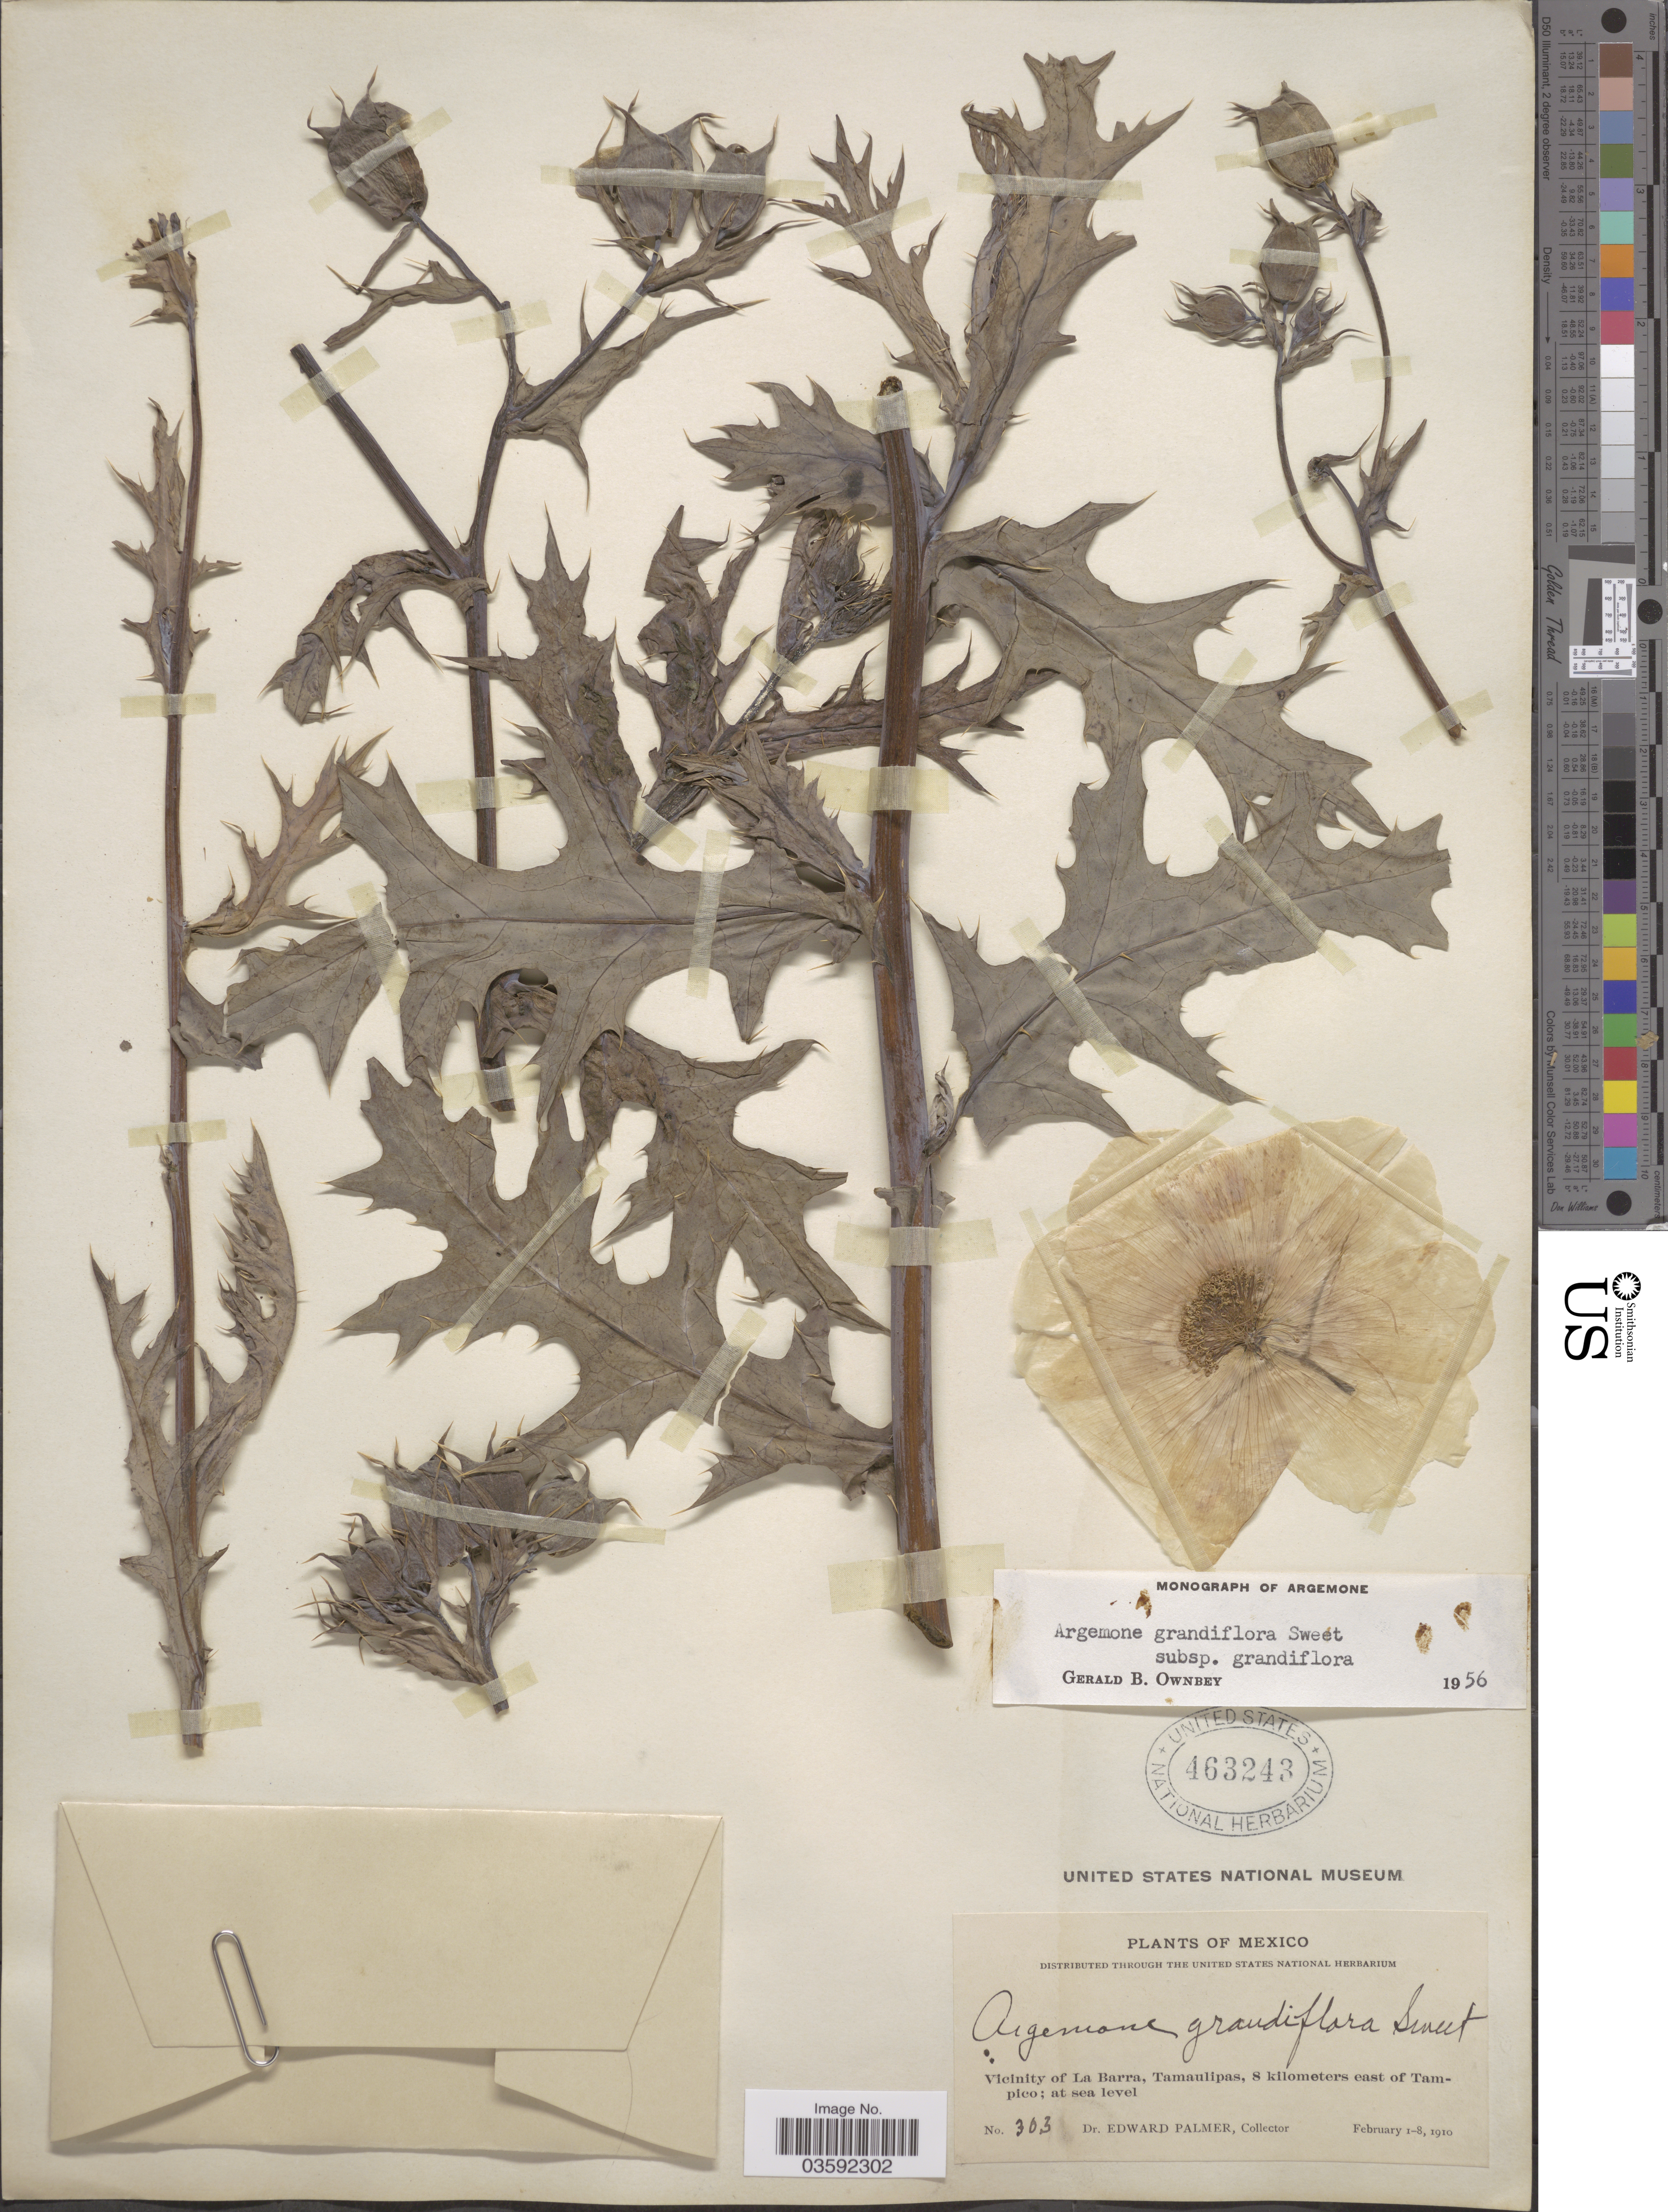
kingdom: Plantae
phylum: Tracheophyta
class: Magnoliopsida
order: Ranunculales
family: Papaveraceae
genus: Argemone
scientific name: Argemone grandiflora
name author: Sweet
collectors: E. Palmer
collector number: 303*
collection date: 1910-02-01/1910-02-08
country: Mexico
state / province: Tamaulipas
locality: Vicinity of La Barra, Tamaulipas, 8 kilometers east of Tampico.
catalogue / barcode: US 463243